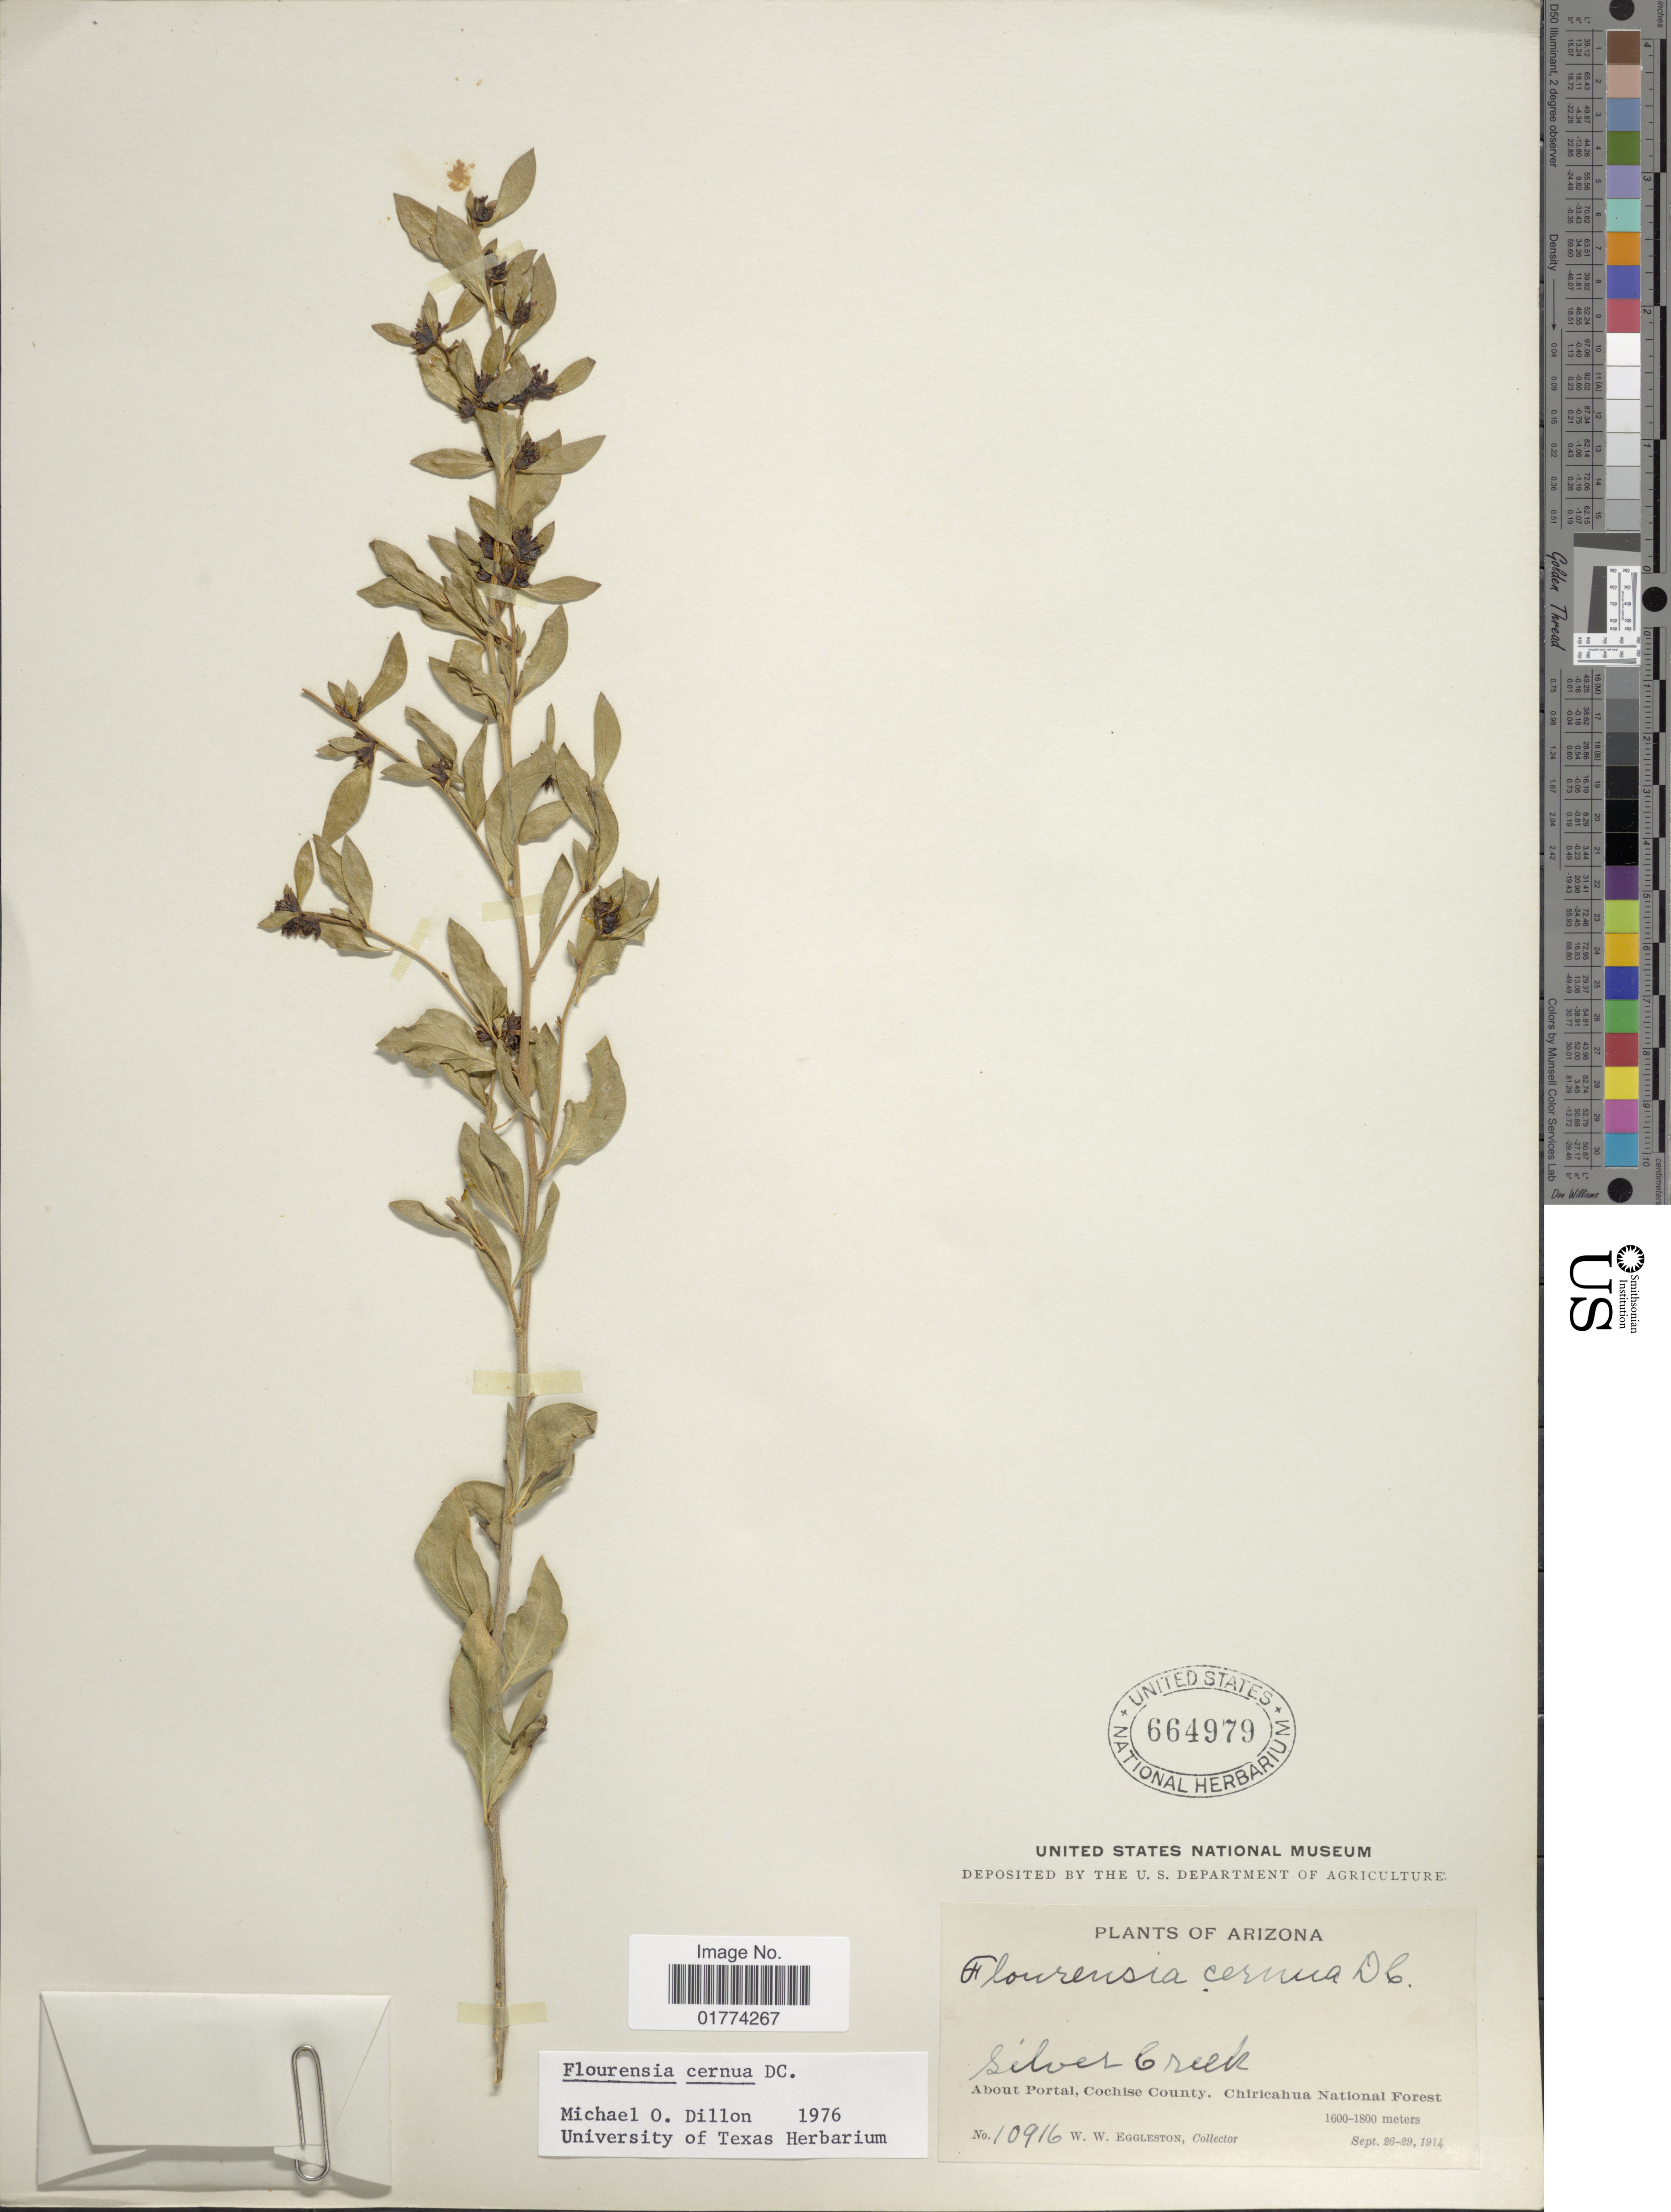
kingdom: Plantae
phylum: Tracheophyta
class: Magnoliopsida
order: Asterales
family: Asteraceae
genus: Flourensia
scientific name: Flourensia cernua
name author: DC.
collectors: W. W. Eggleston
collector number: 10916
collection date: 1914-09-26/1914-09-29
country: United States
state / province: Arizona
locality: About Portal , Cochise County, Chiricahua National Forest, Silver Creek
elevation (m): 1600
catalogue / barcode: US 664979